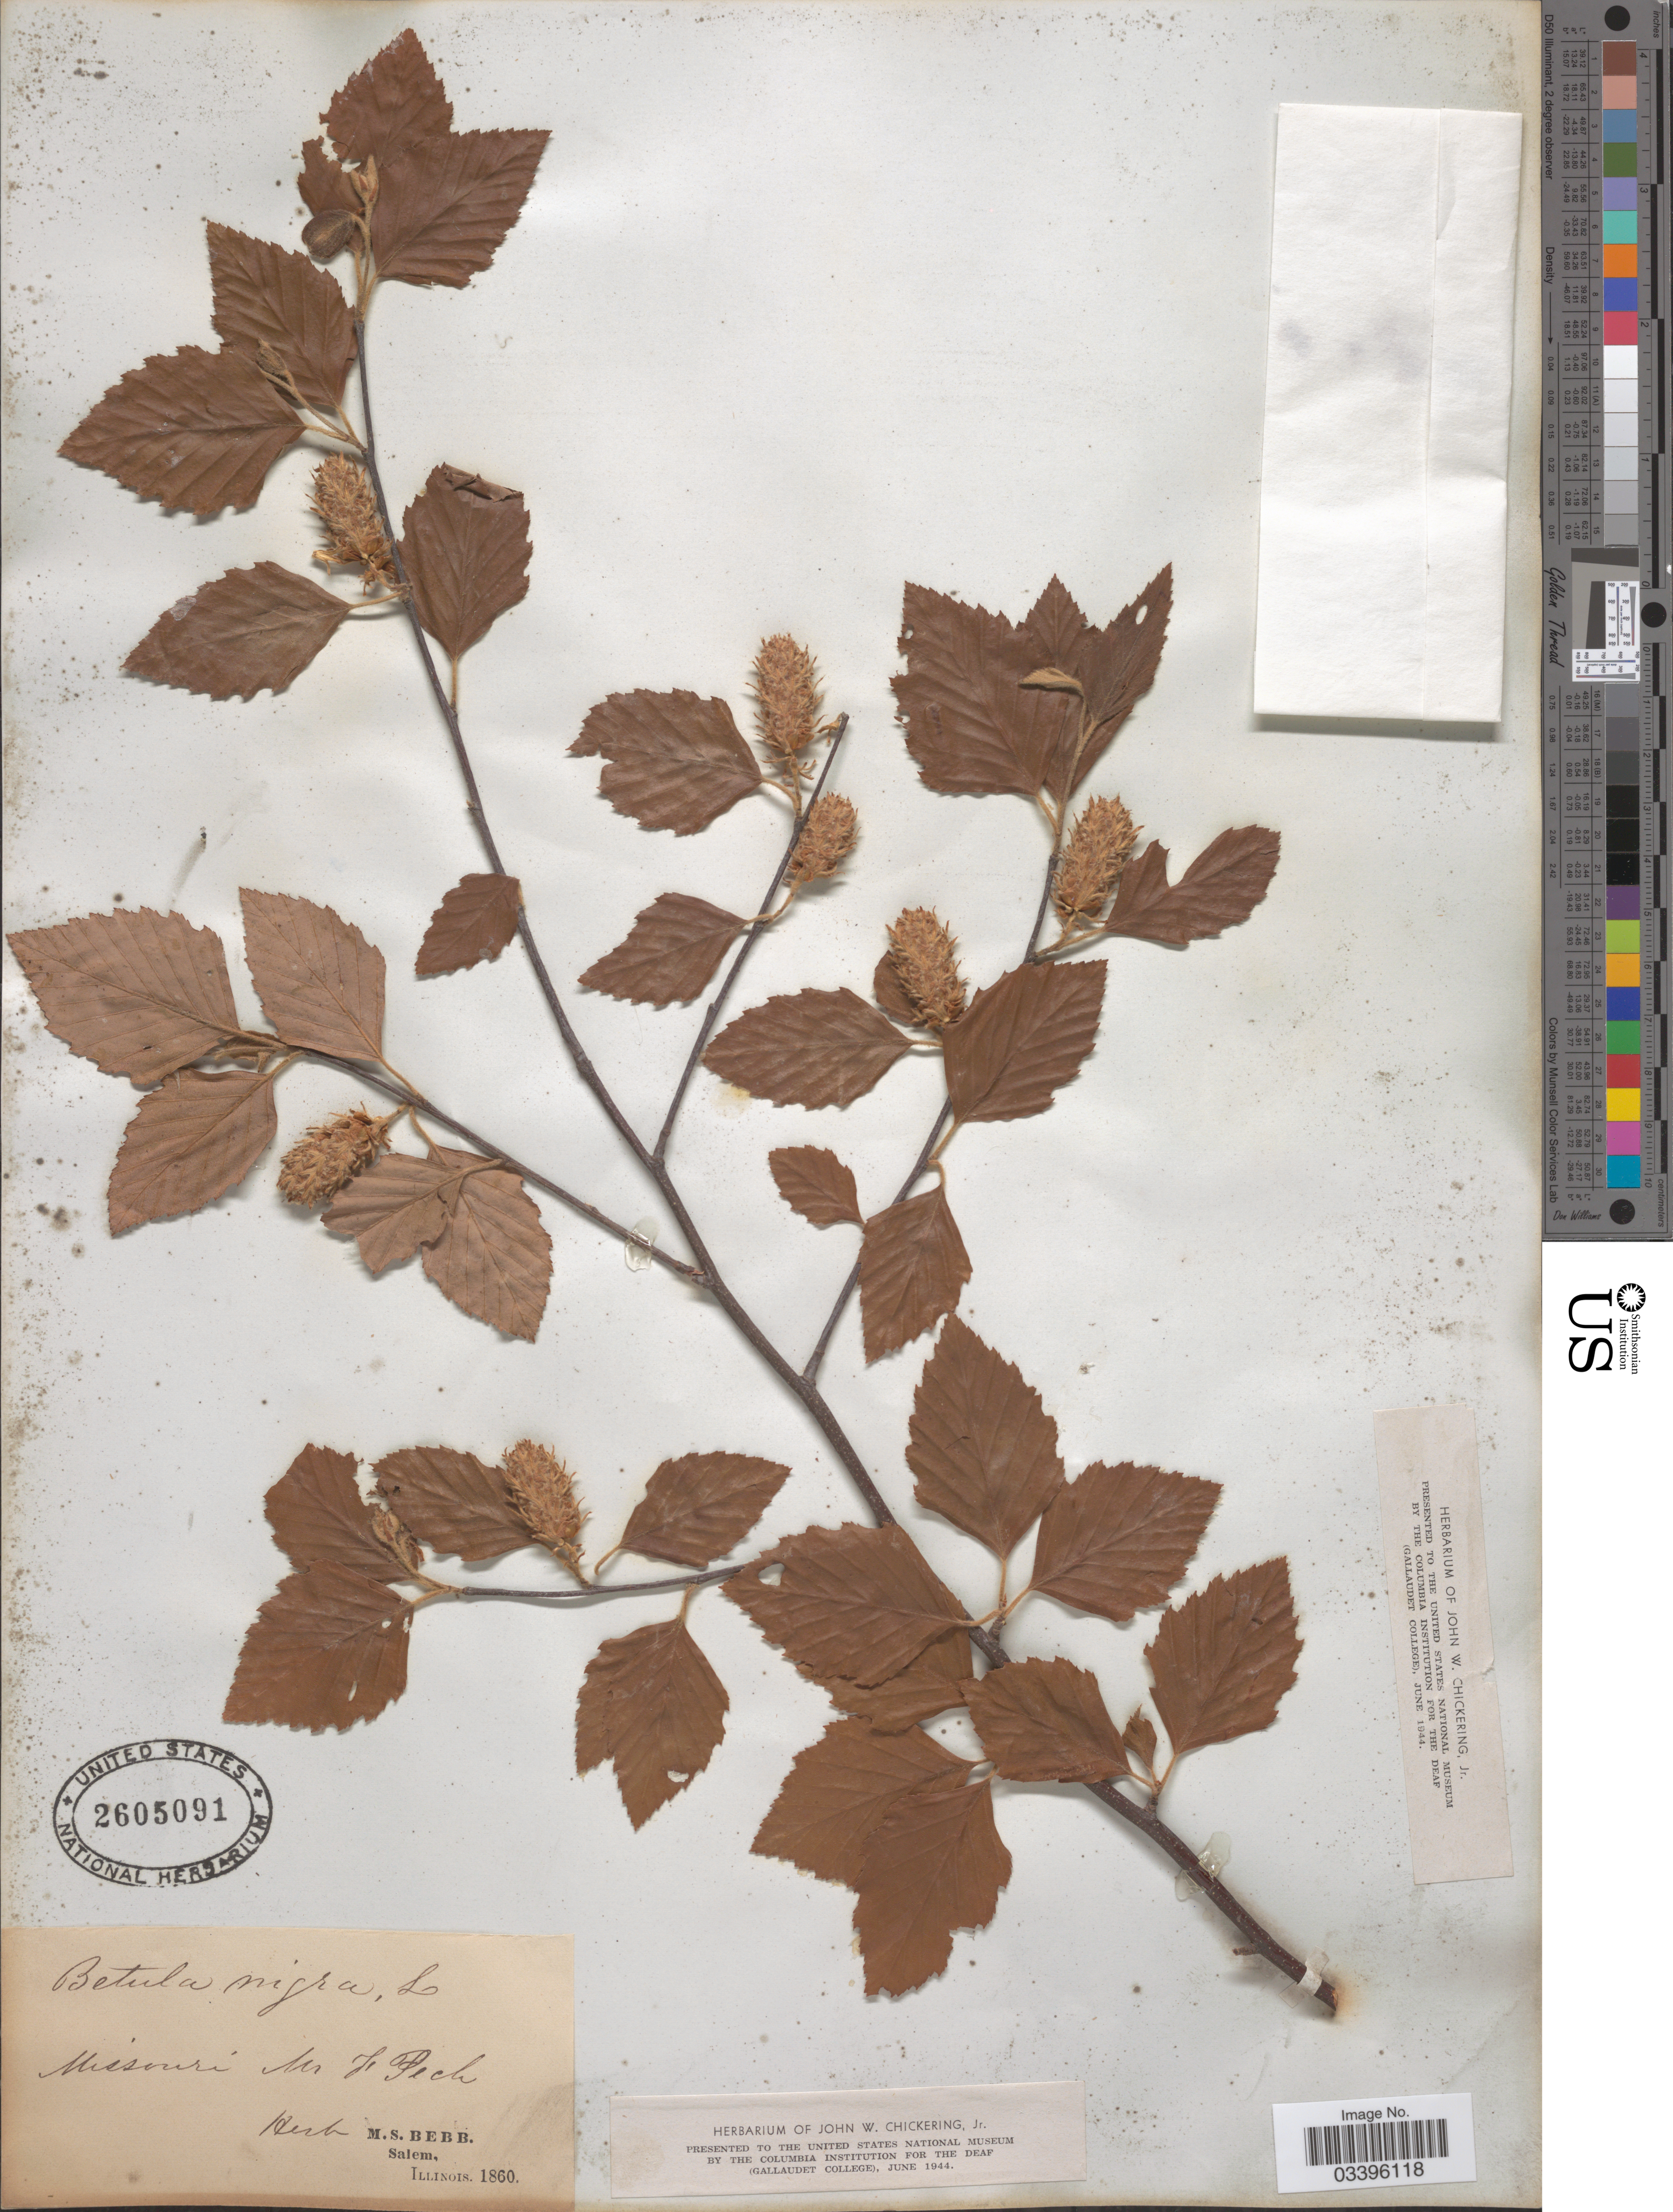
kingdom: Plantae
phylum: Tracheophyta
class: Magnoliopsida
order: Fagales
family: Betulaceae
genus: Betula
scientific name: Betula nigra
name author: L.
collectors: M. Bebb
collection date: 1860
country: United States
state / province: Missouri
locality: Nr Mt Pech. [interpreted]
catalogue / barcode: US 2605091